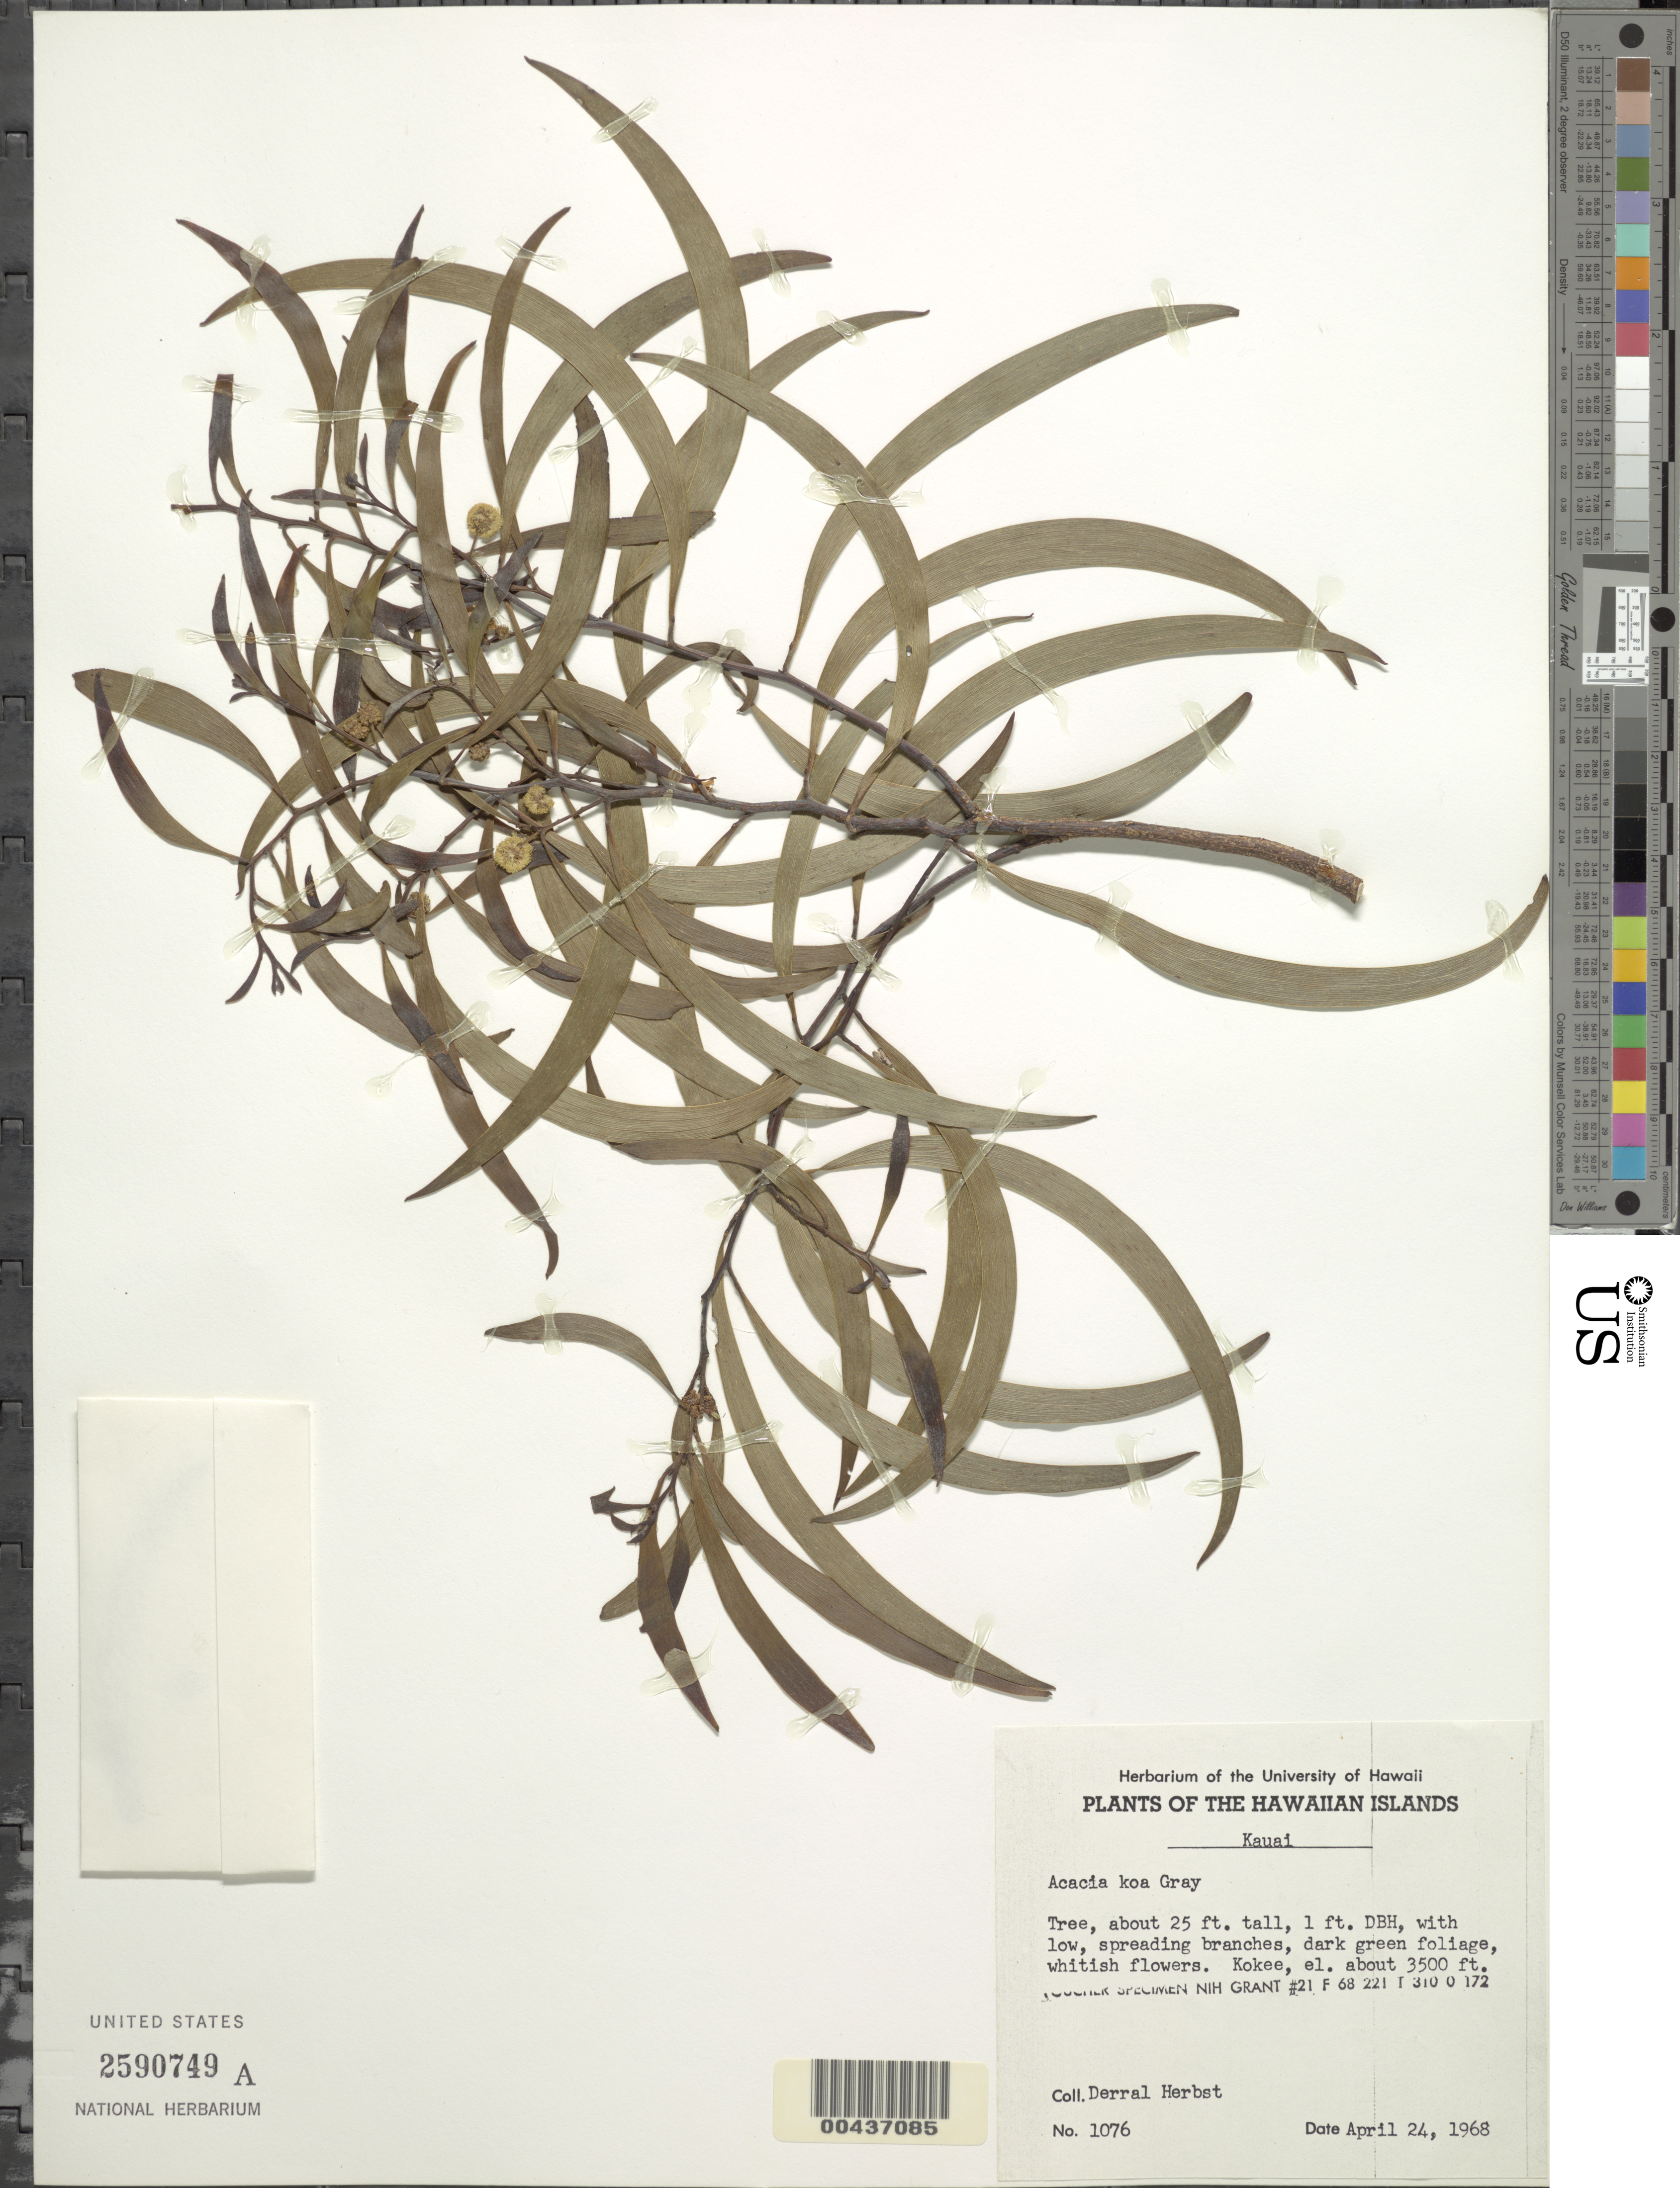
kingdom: Plantae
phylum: Tracheophyta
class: Magnoliopsida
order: Fabales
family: Fabaceae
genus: Acacia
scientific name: Acacia koa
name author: A. Gray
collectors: D. R. Herbst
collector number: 1076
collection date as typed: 24 Apr 1968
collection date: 1968-04-24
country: United States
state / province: Hawaii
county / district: Kauai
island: Kaua'i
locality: Kokee, Kauai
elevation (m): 1067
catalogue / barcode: US 2590749A